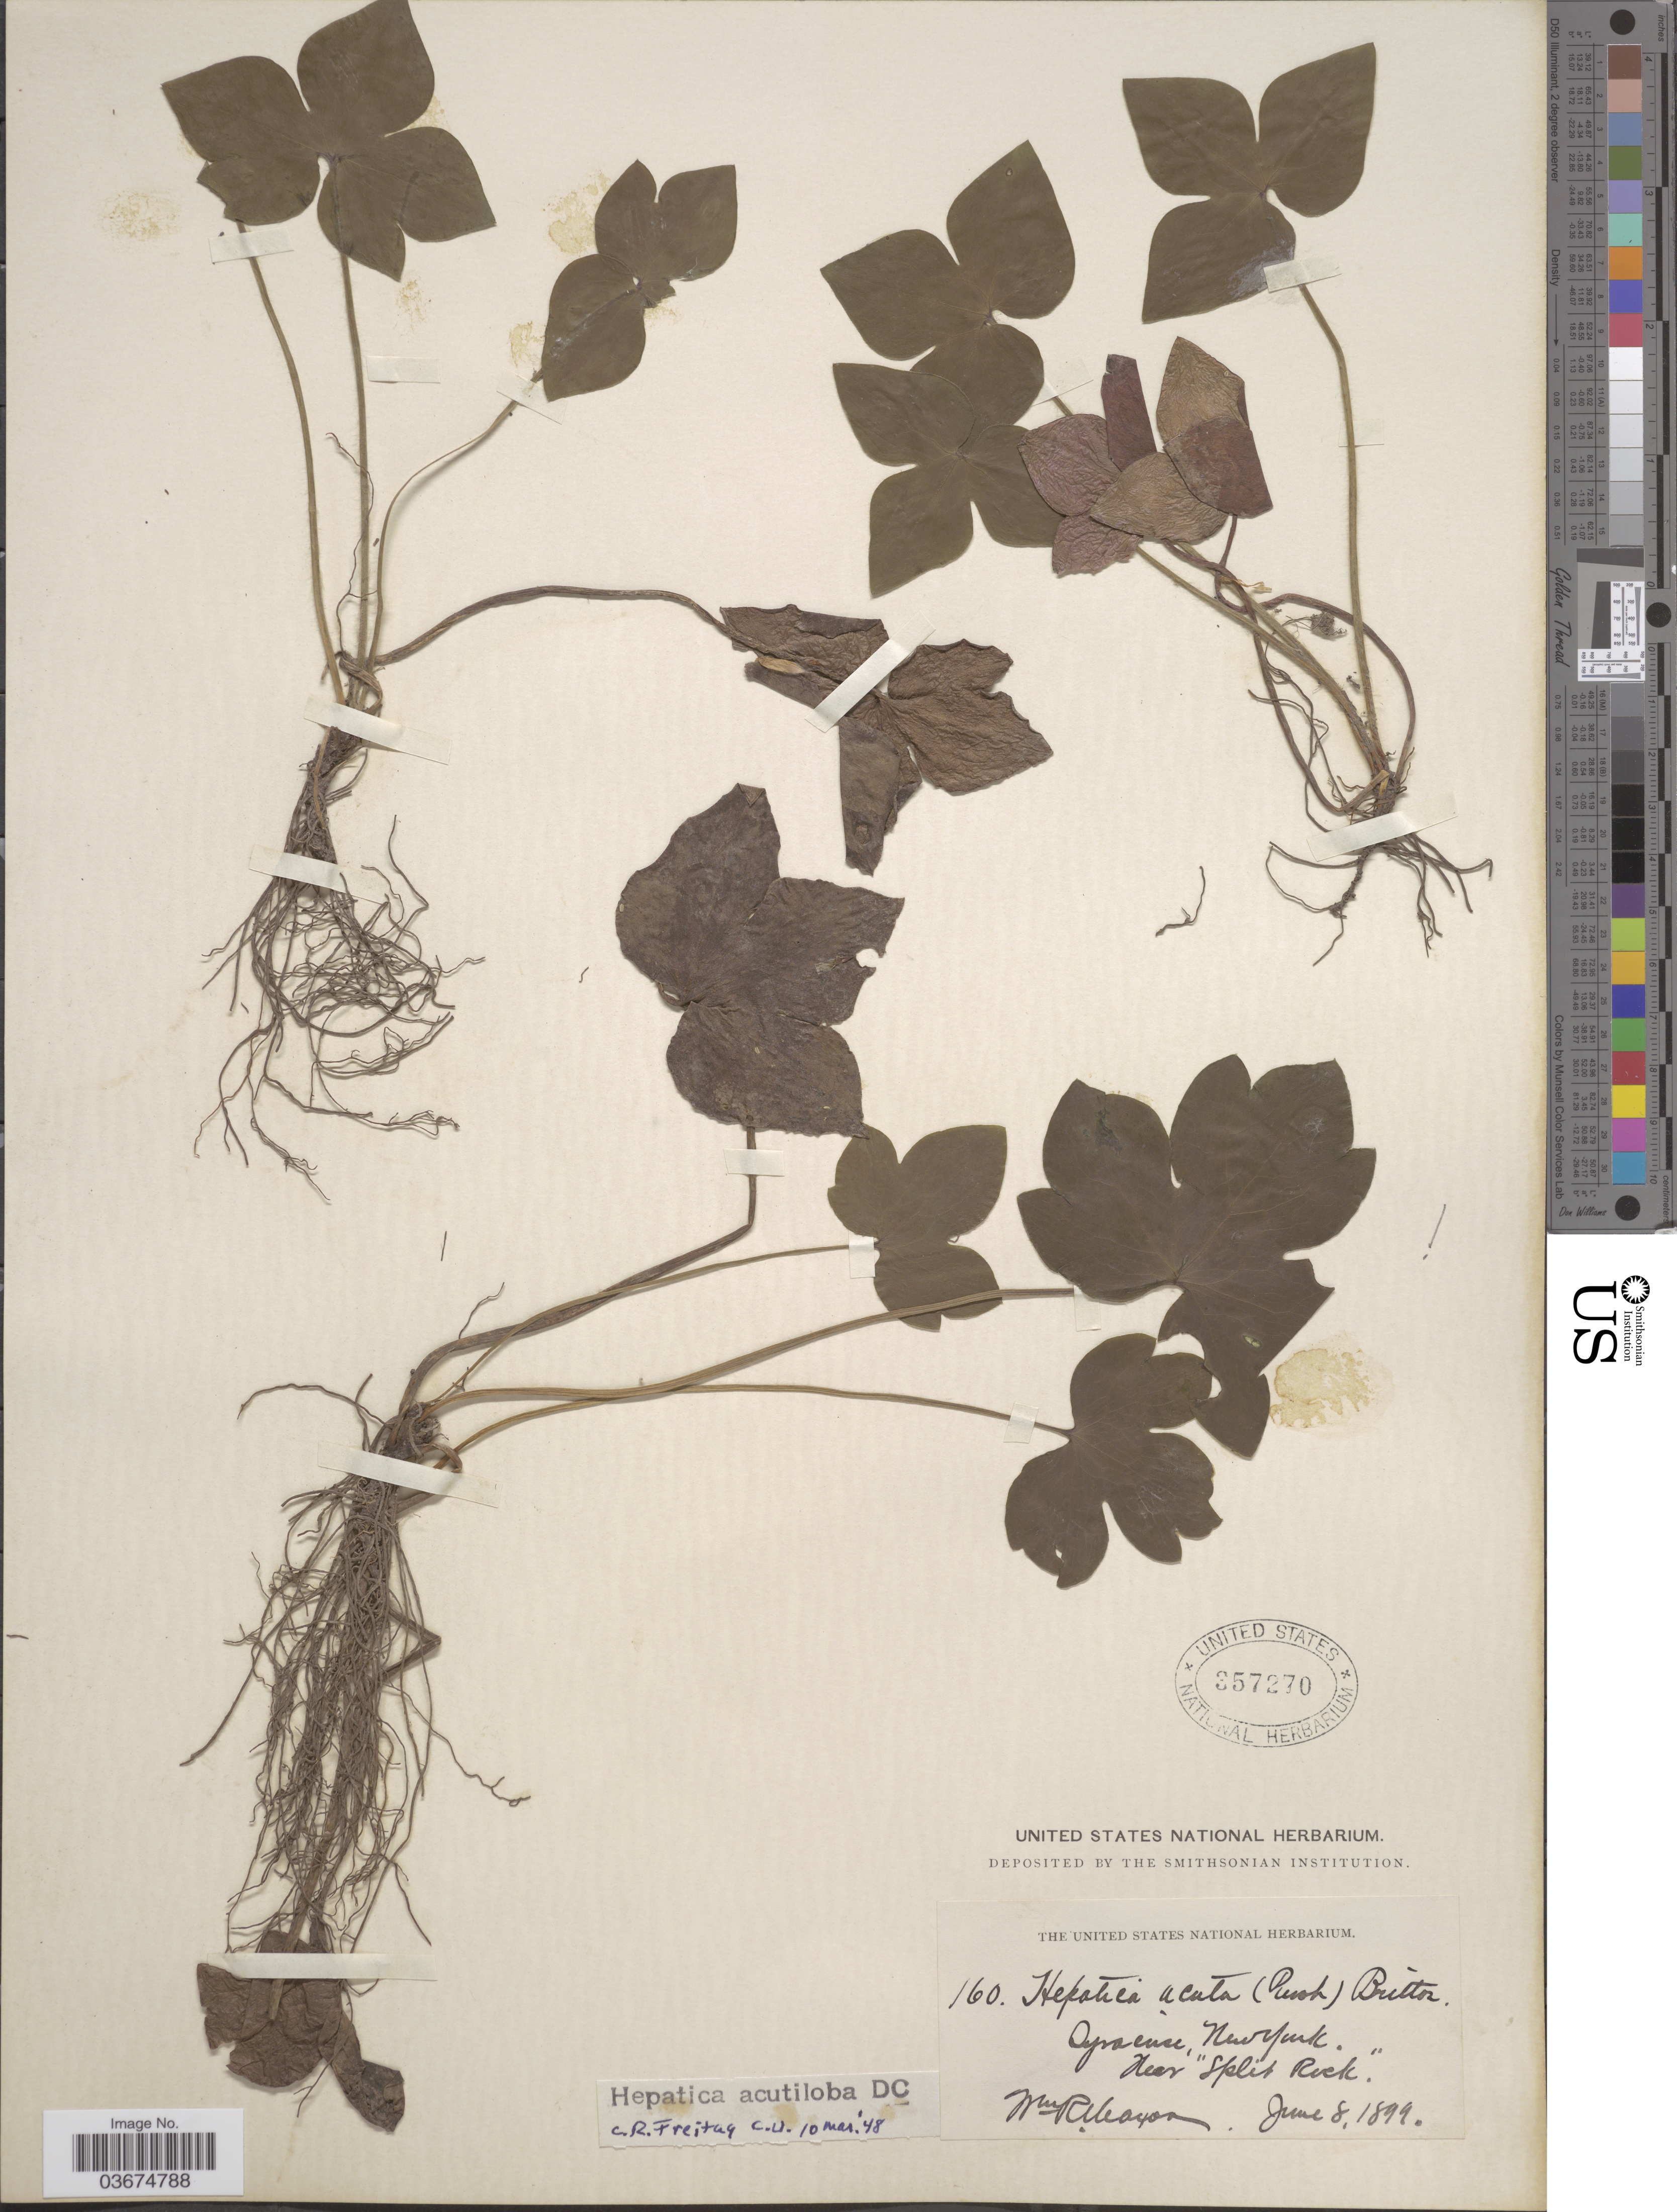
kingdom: Plantae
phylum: Tracheophyta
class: Magnoliopsida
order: Ranunculales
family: Ranunculaceae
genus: Hepatica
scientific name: Hepatica acutiloba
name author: DC.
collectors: W. R. Maxon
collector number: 160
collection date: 1899-06-08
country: United States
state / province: New York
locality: Syracuse. Near "Split Rock".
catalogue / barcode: US 357270